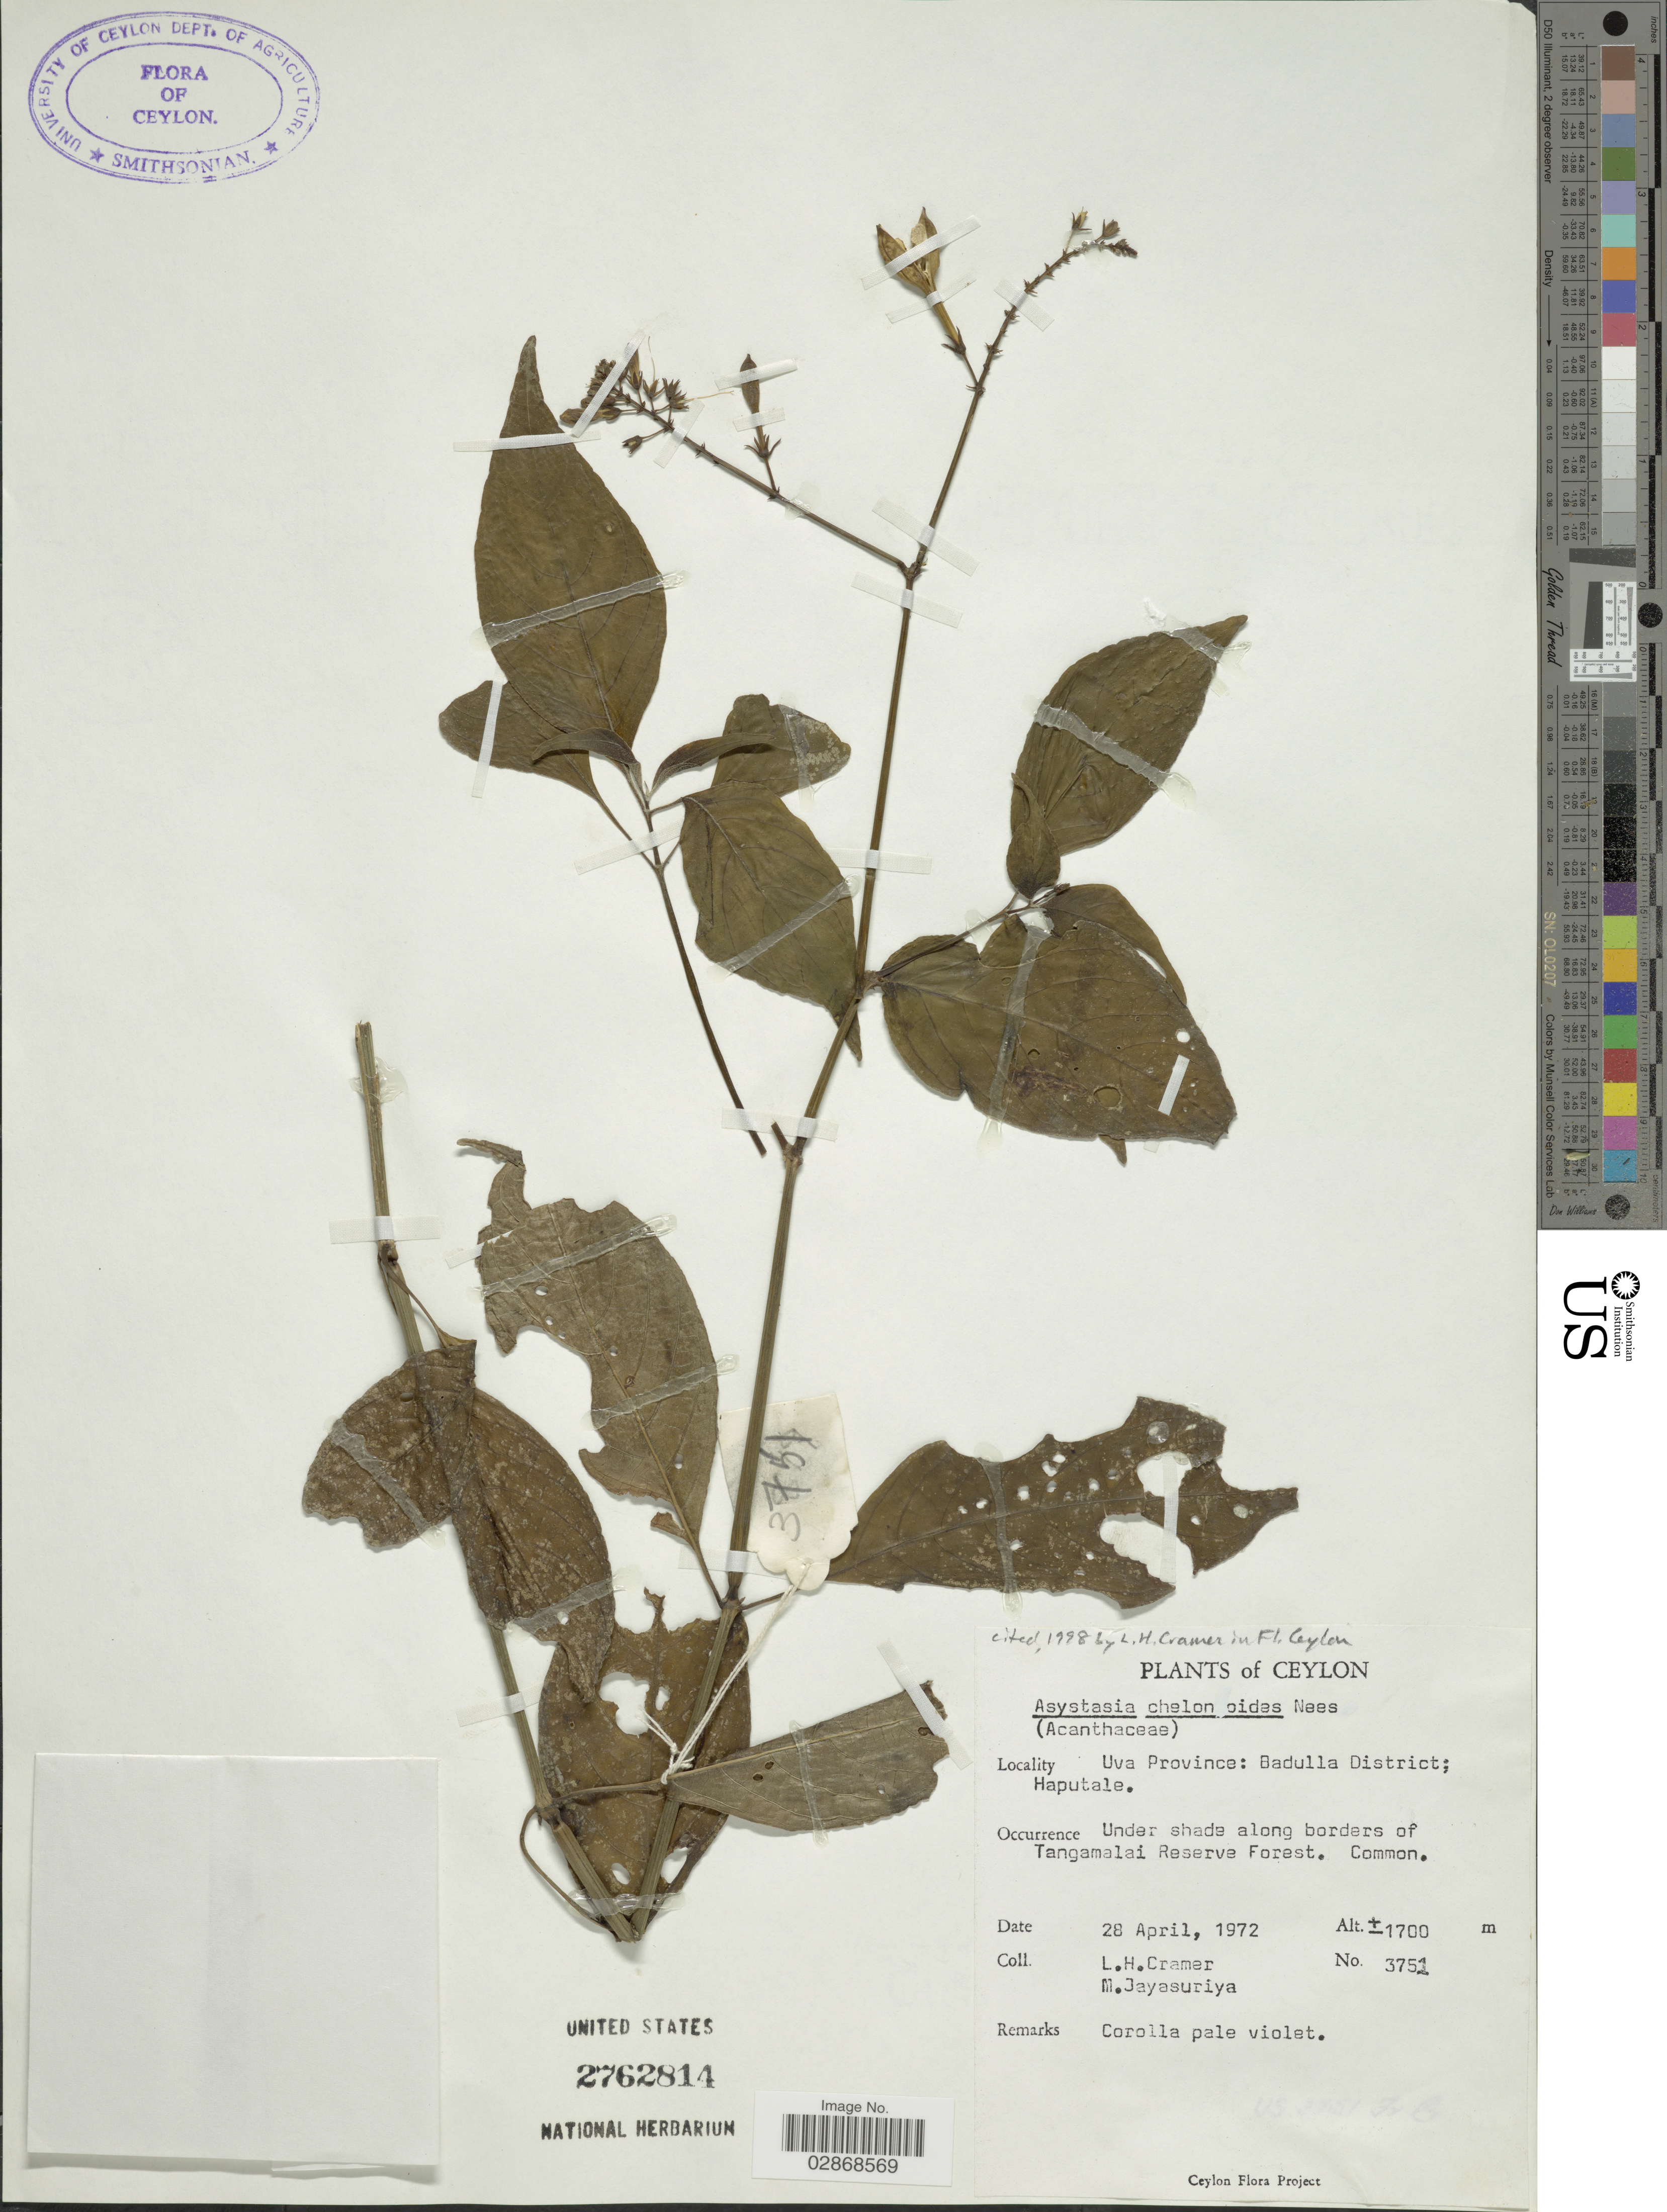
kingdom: Plantae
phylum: Tracheophyta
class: Magnoliopsida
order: Lamiales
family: Acanthaceae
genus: Asystasia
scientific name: Asystasia chelonoides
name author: Nees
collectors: L. H. Cramer & M. Jayasuriya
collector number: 3751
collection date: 1972-04-28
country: Sri Lanka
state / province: Uva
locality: Ceylon. Badulla District; Haputale. Under shade along borders of Tangamalai Reserve Forest.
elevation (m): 1700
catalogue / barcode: US 2762814